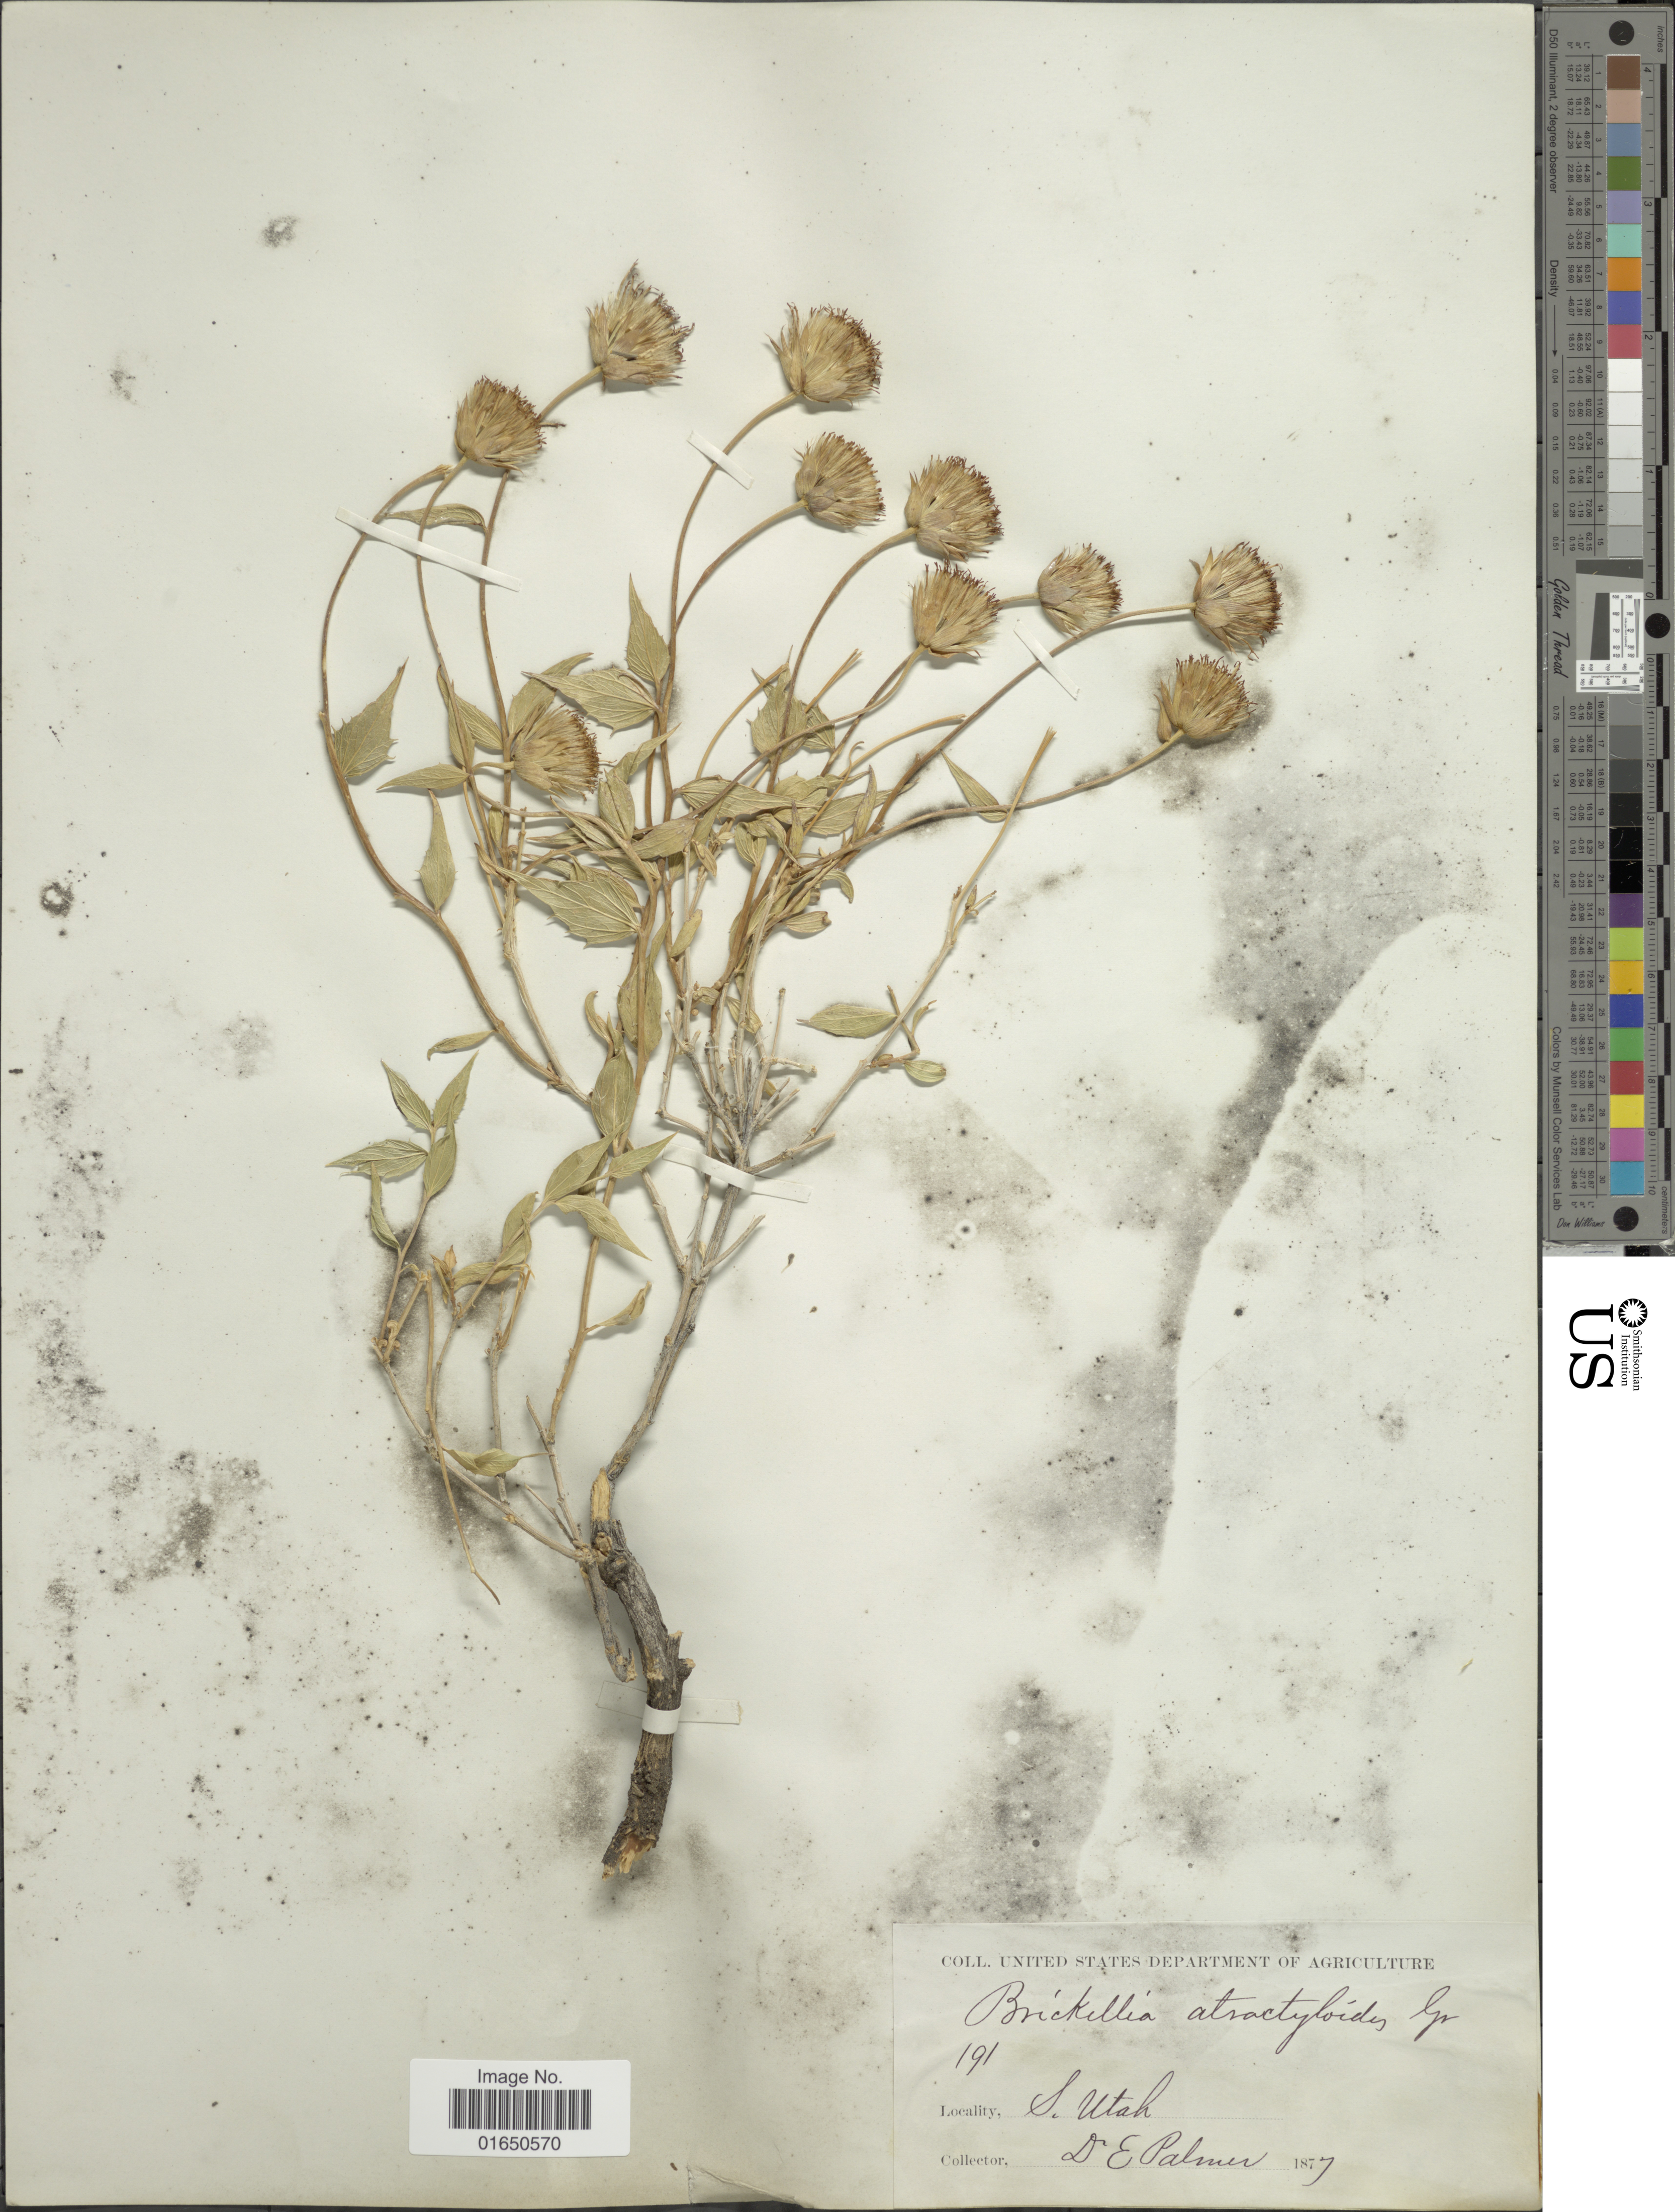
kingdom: Plantae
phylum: Tracheophyta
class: Magnoliopsida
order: Asterales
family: Asteraceae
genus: Brickellia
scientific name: Brickellia atractyloides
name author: A. Gray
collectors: D. E. Palmer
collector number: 191?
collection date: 1877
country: United States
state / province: Utah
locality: S. Utah